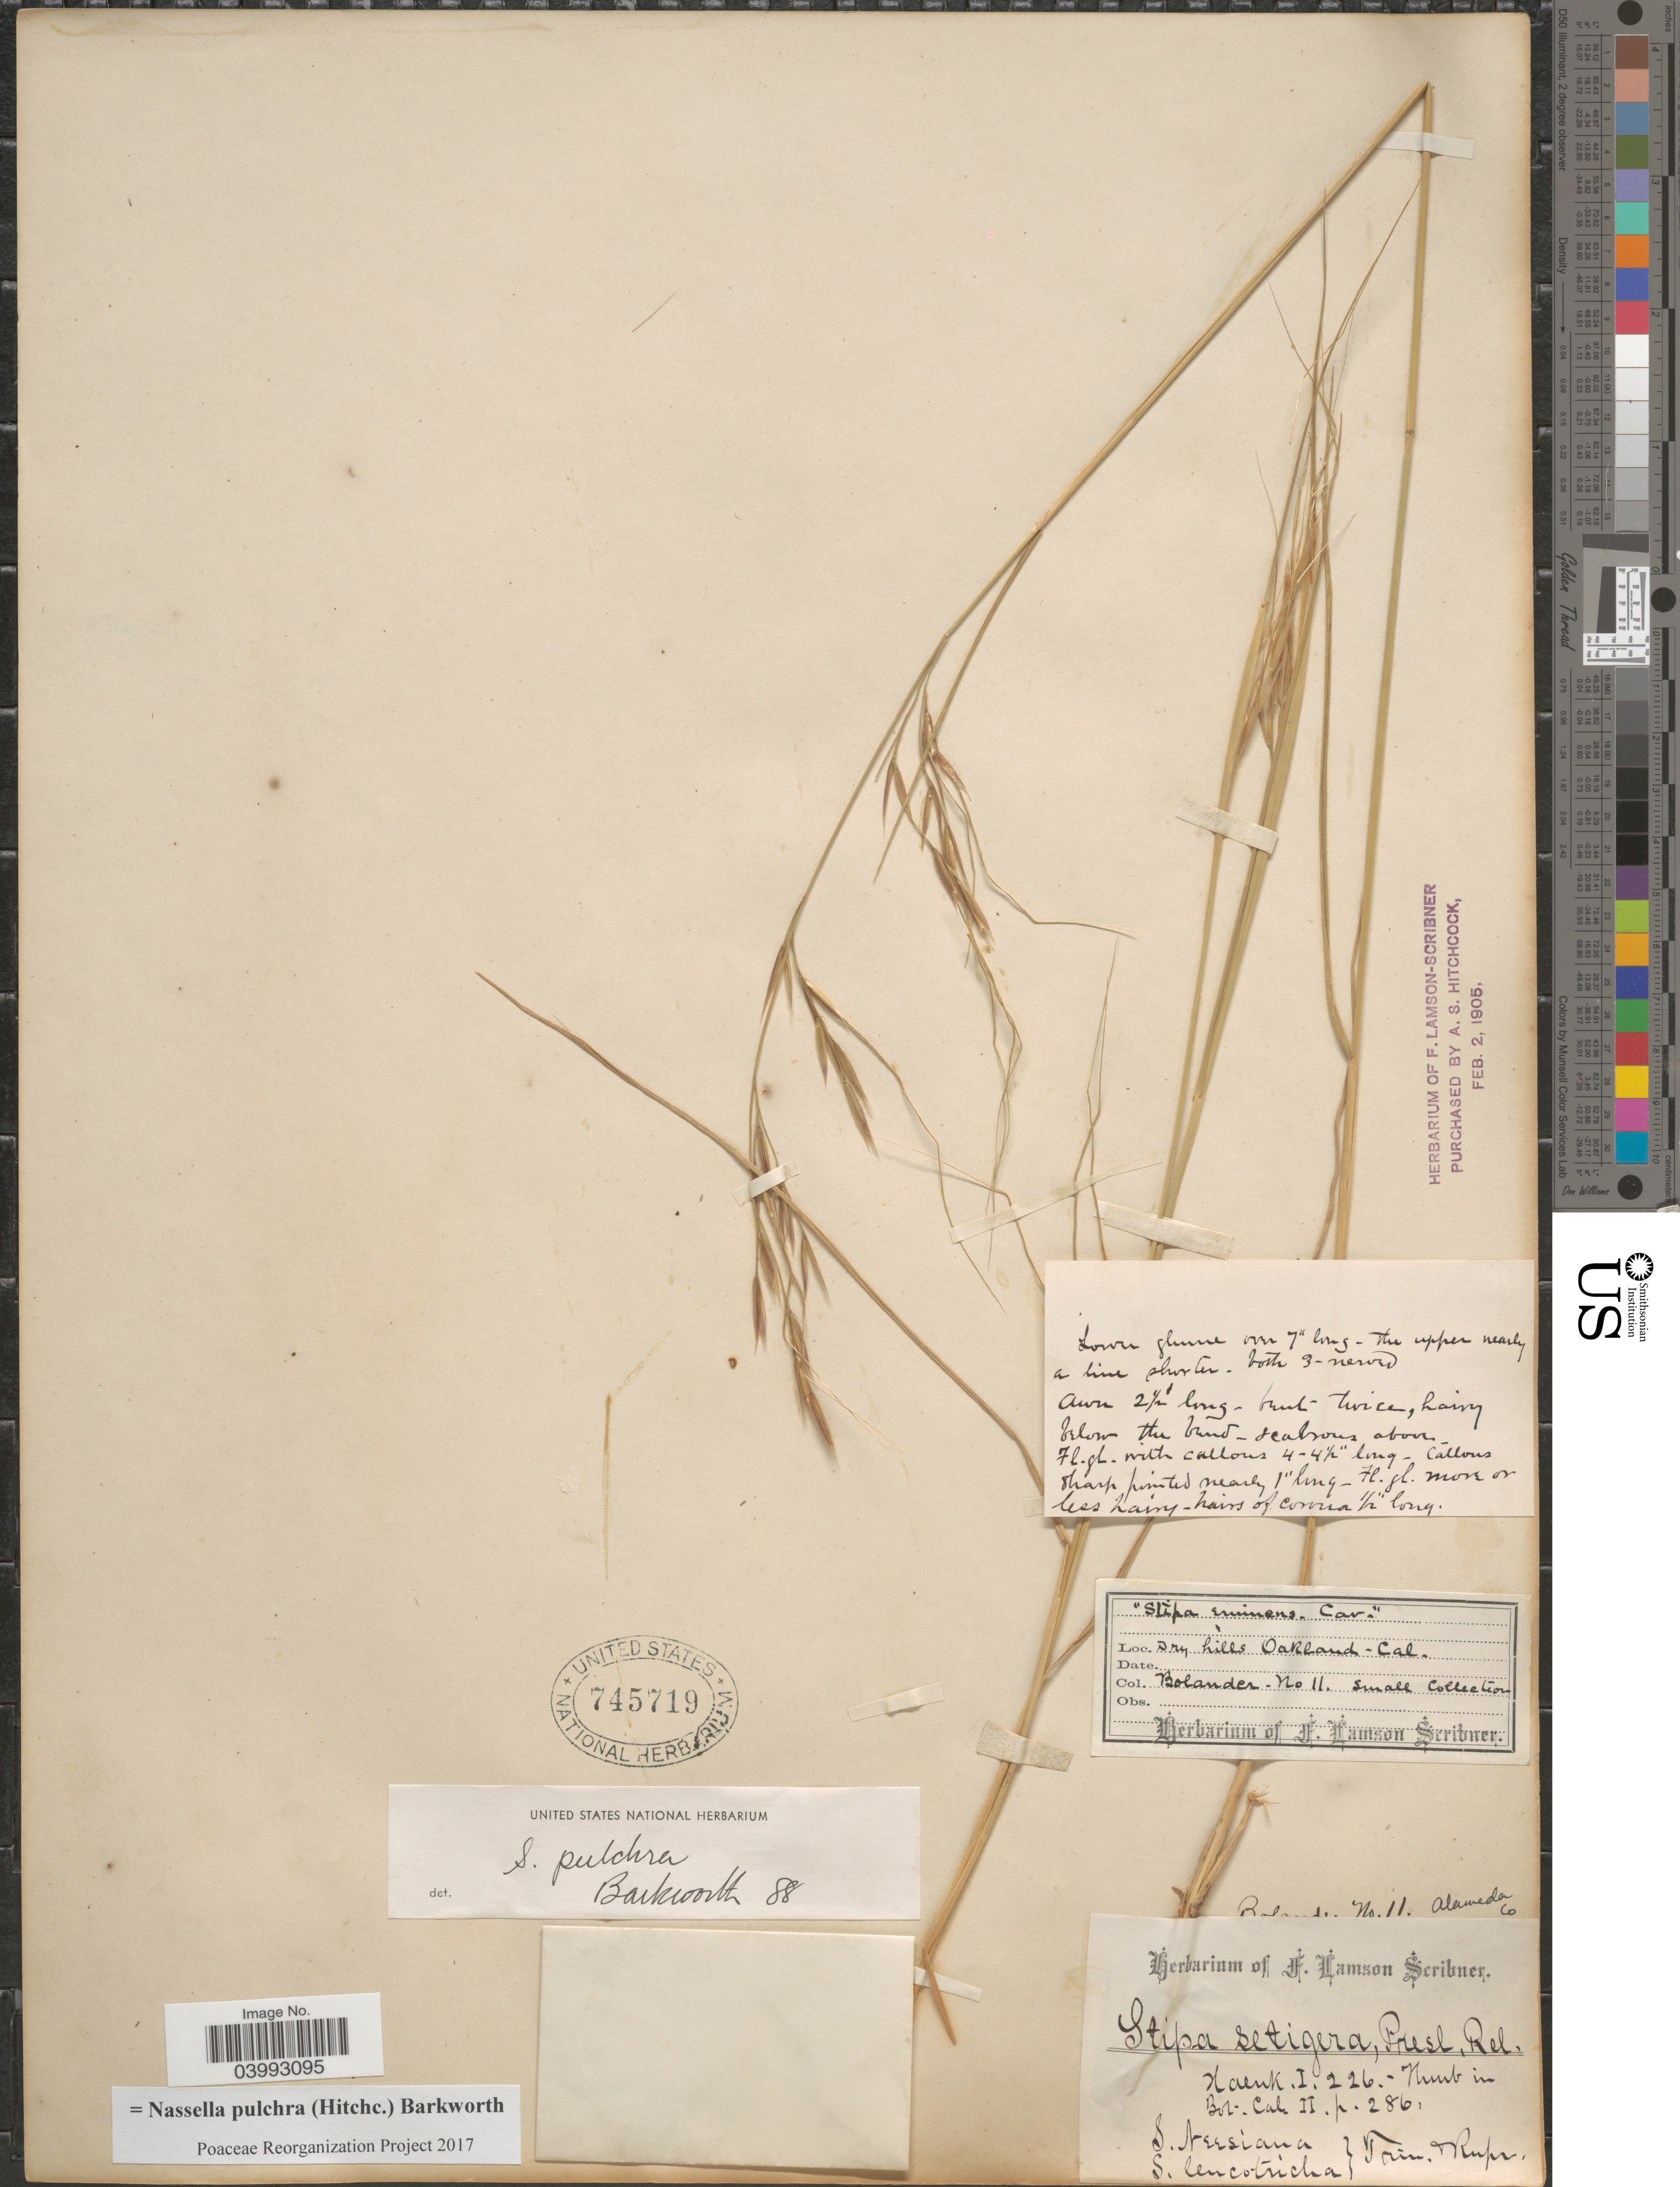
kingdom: Plantae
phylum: Tracheophyta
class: Liliopsida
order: Poales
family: Poaceae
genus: Nassella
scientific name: Nassella pulchra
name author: (Hitchc.) Barkworth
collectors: H. Bolander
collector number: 11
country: United States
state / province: California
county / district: Alameda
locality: Dry hills Oakland. Alameda Co.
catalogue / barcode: US 745719